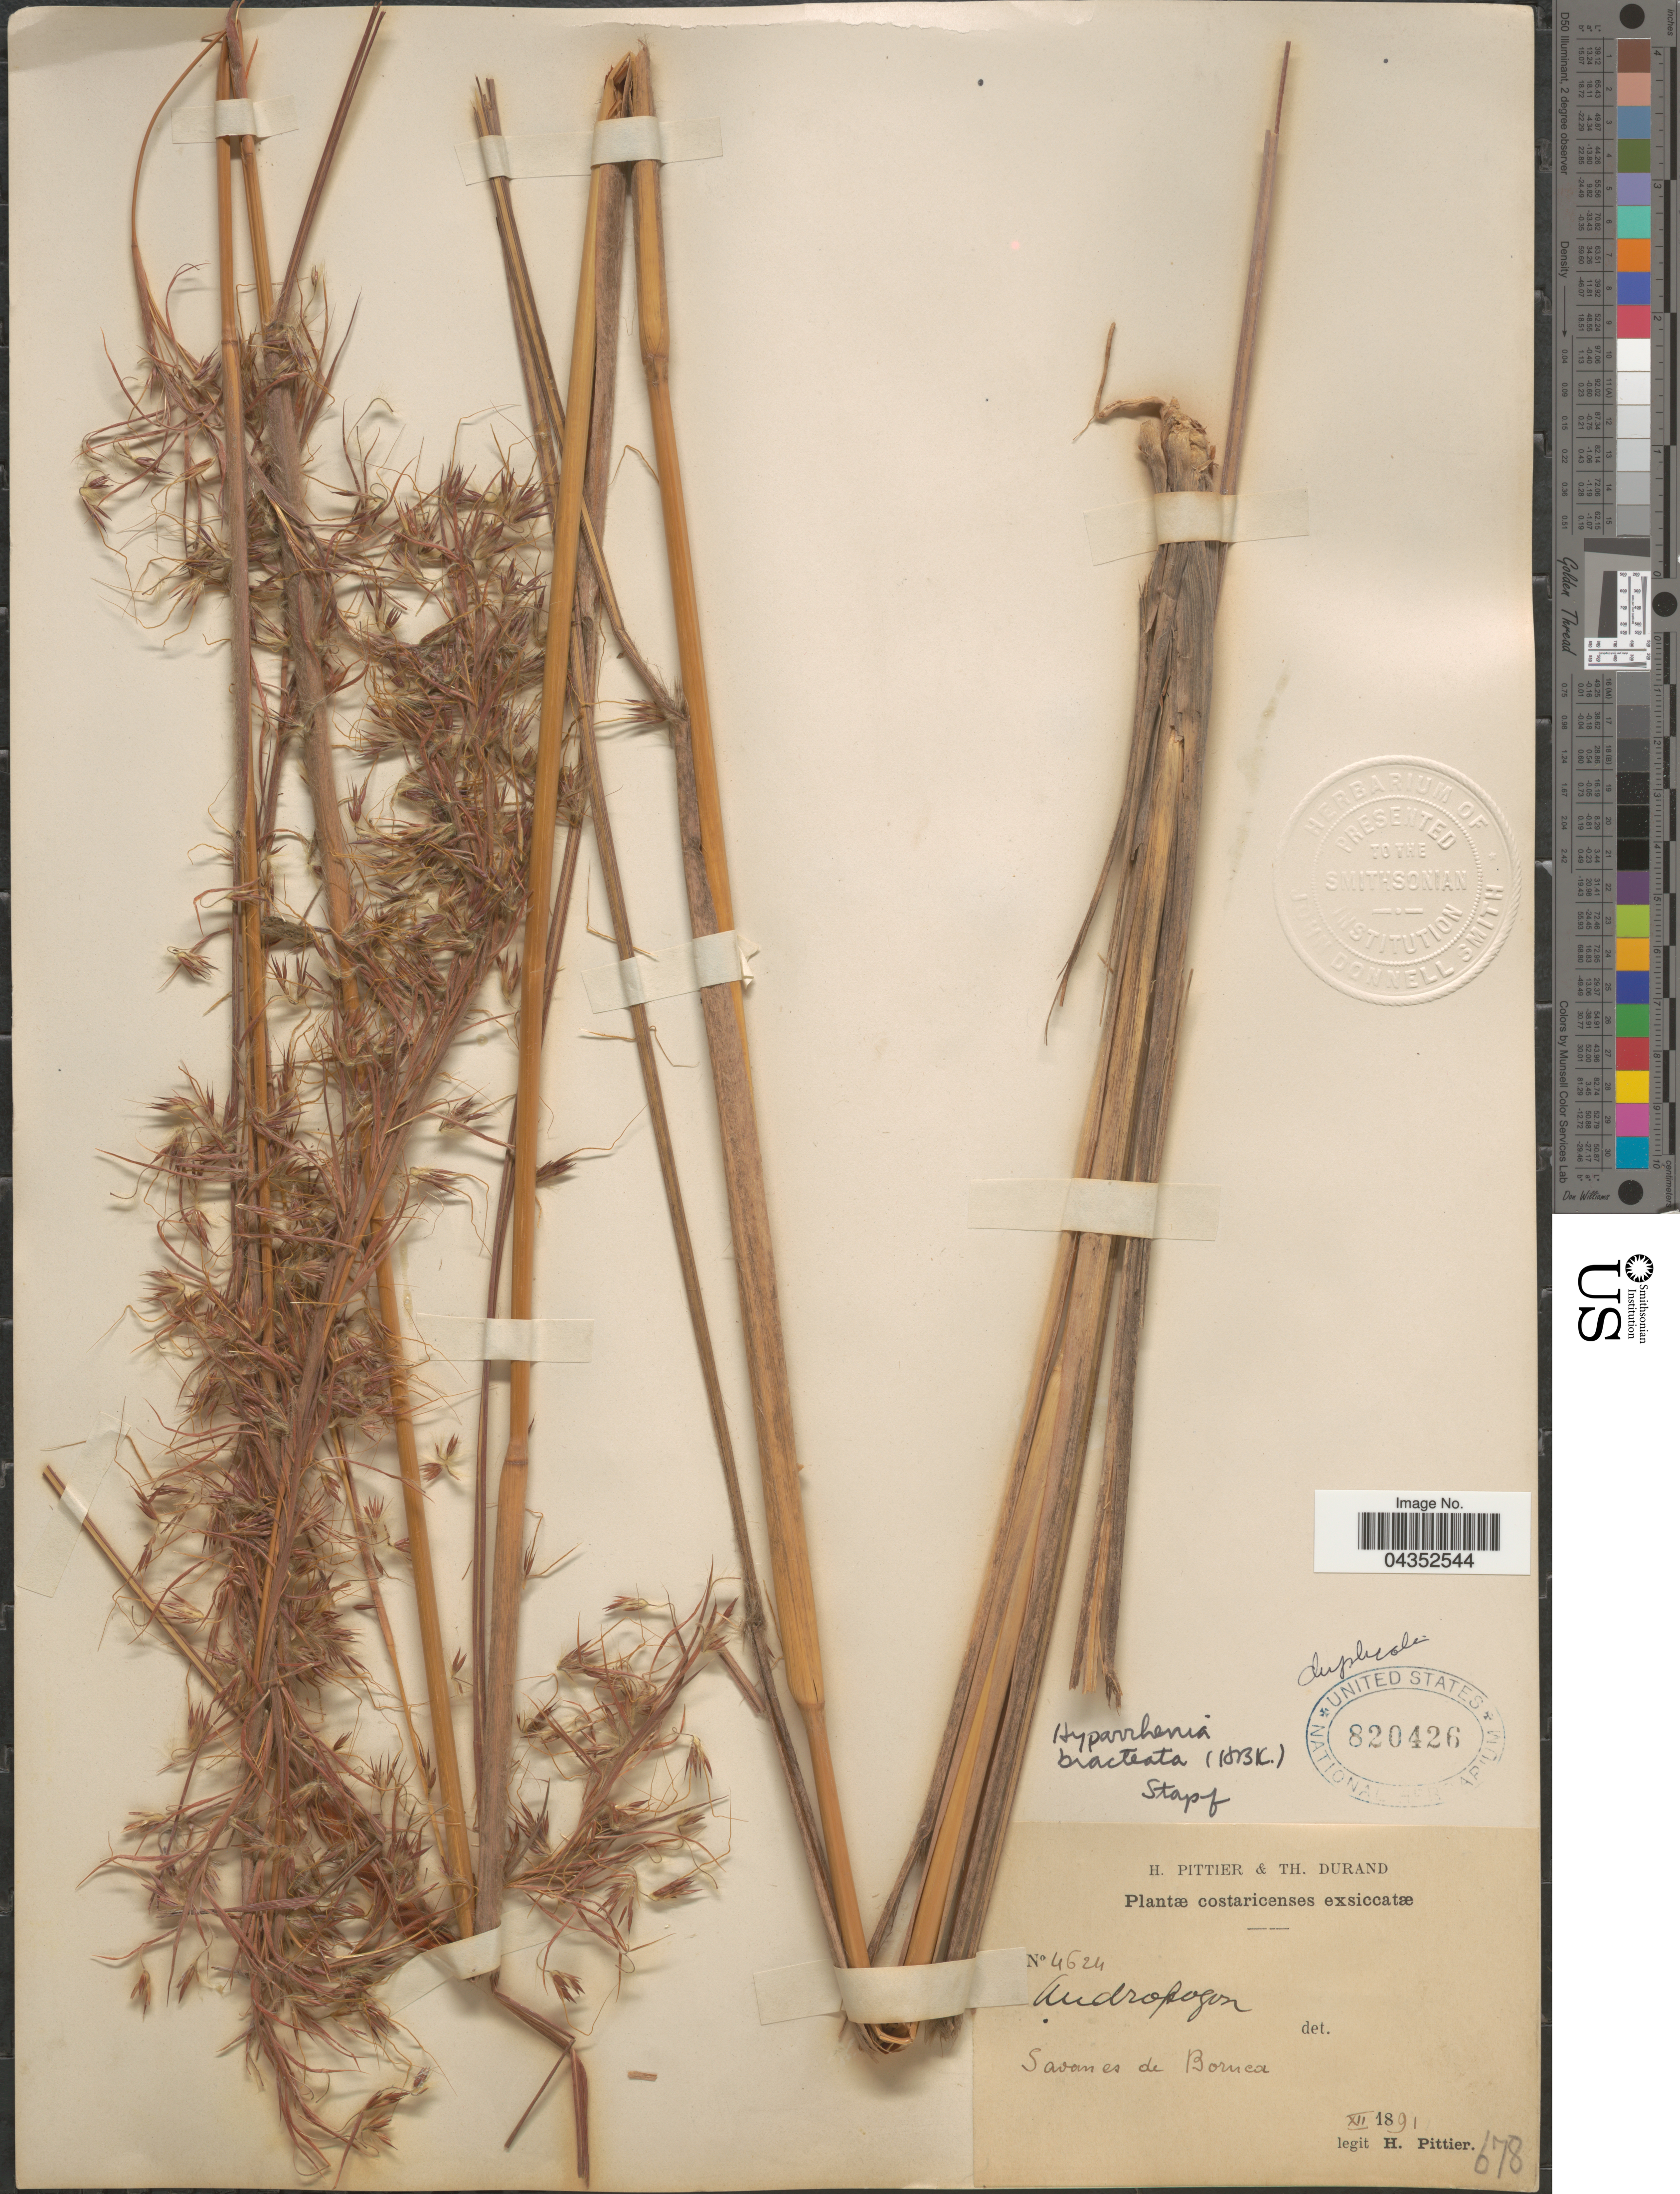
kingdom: Plantae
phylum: Tracheophyta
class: Liliopsida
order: Poales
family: Poaceae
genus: Hyparrhenia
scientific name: Hyparrhenia bracteata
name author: (Humb. & Bonpl.) Stapf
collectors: H. F. Pittier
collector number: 678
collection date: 1891-12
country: Costa Rica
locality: Savanes de Boruca.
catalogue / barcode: US 820426